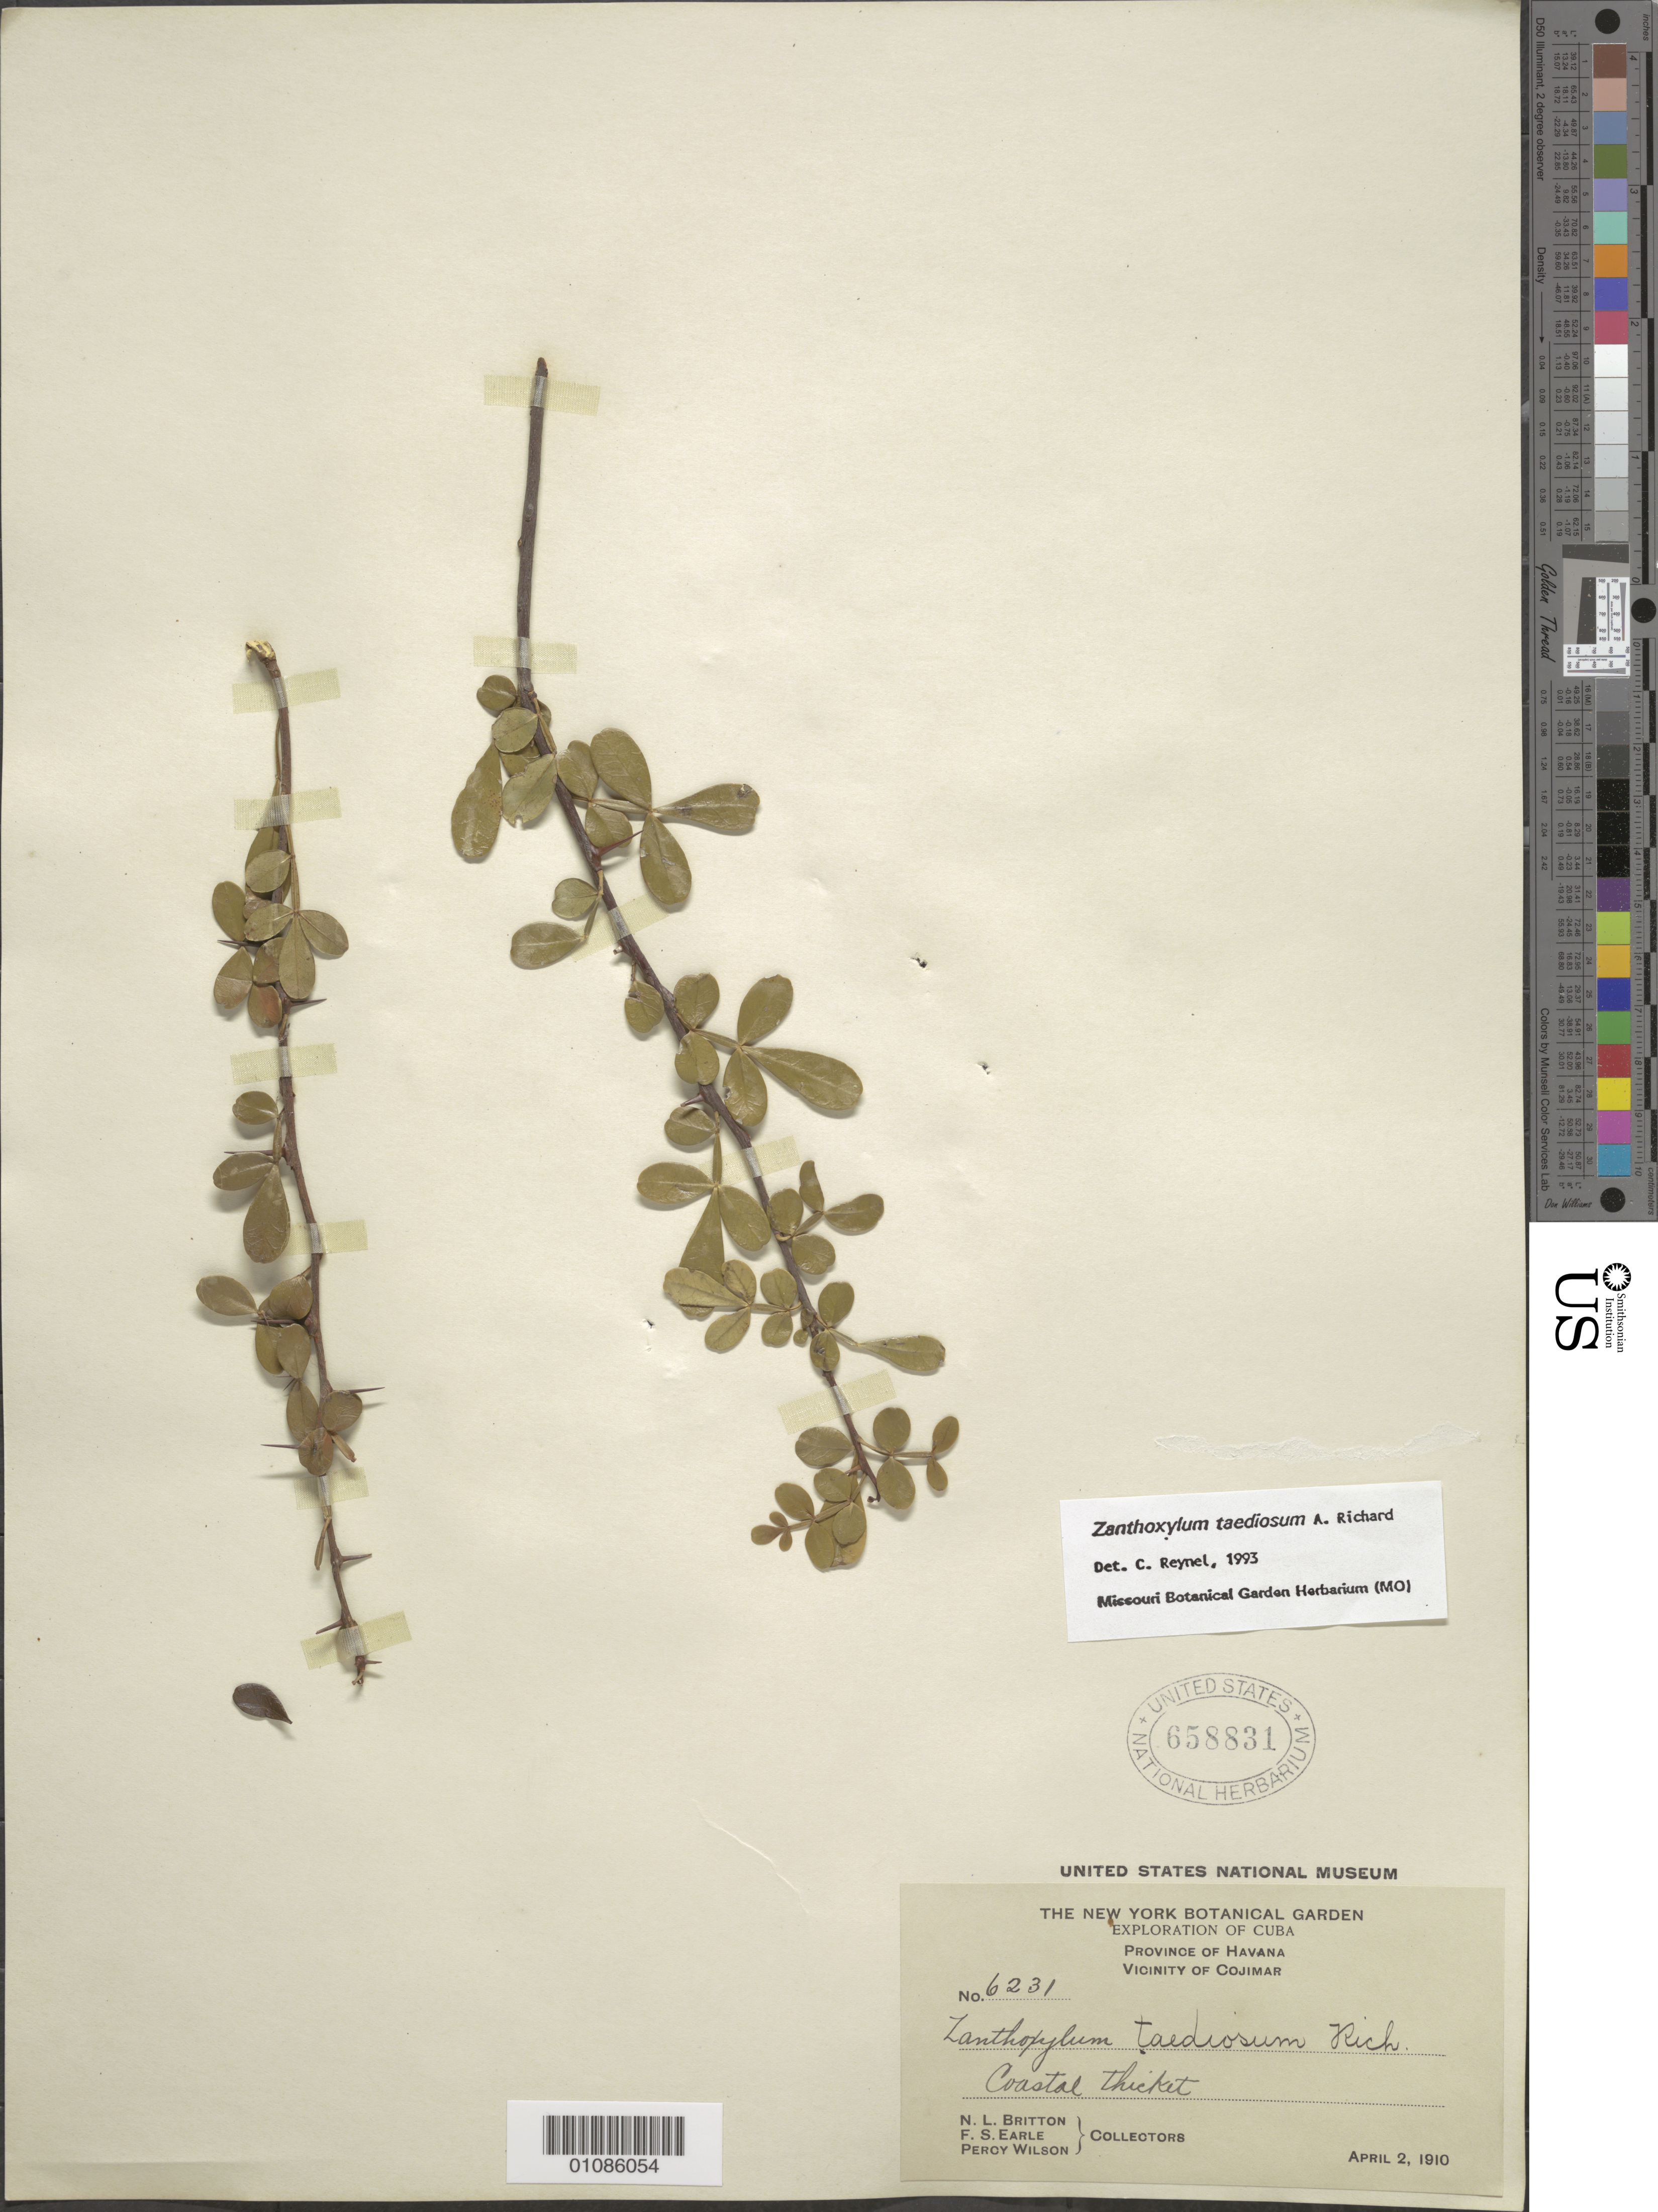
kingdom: Plantae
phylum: Tracheophyta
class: Magnoliopsida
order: Sapindales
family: Rutaceae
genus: Zanthoxylum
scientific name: Zanthoxylum taediosum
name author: A. Rich.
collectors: N. Britton, F. S. Earle & P. Wilson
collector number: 6231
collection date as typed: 02 Apr 1910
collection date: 1910-04-02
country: Cuba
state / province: La Habana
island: Cuba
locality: La Habana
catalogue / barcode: US 658831